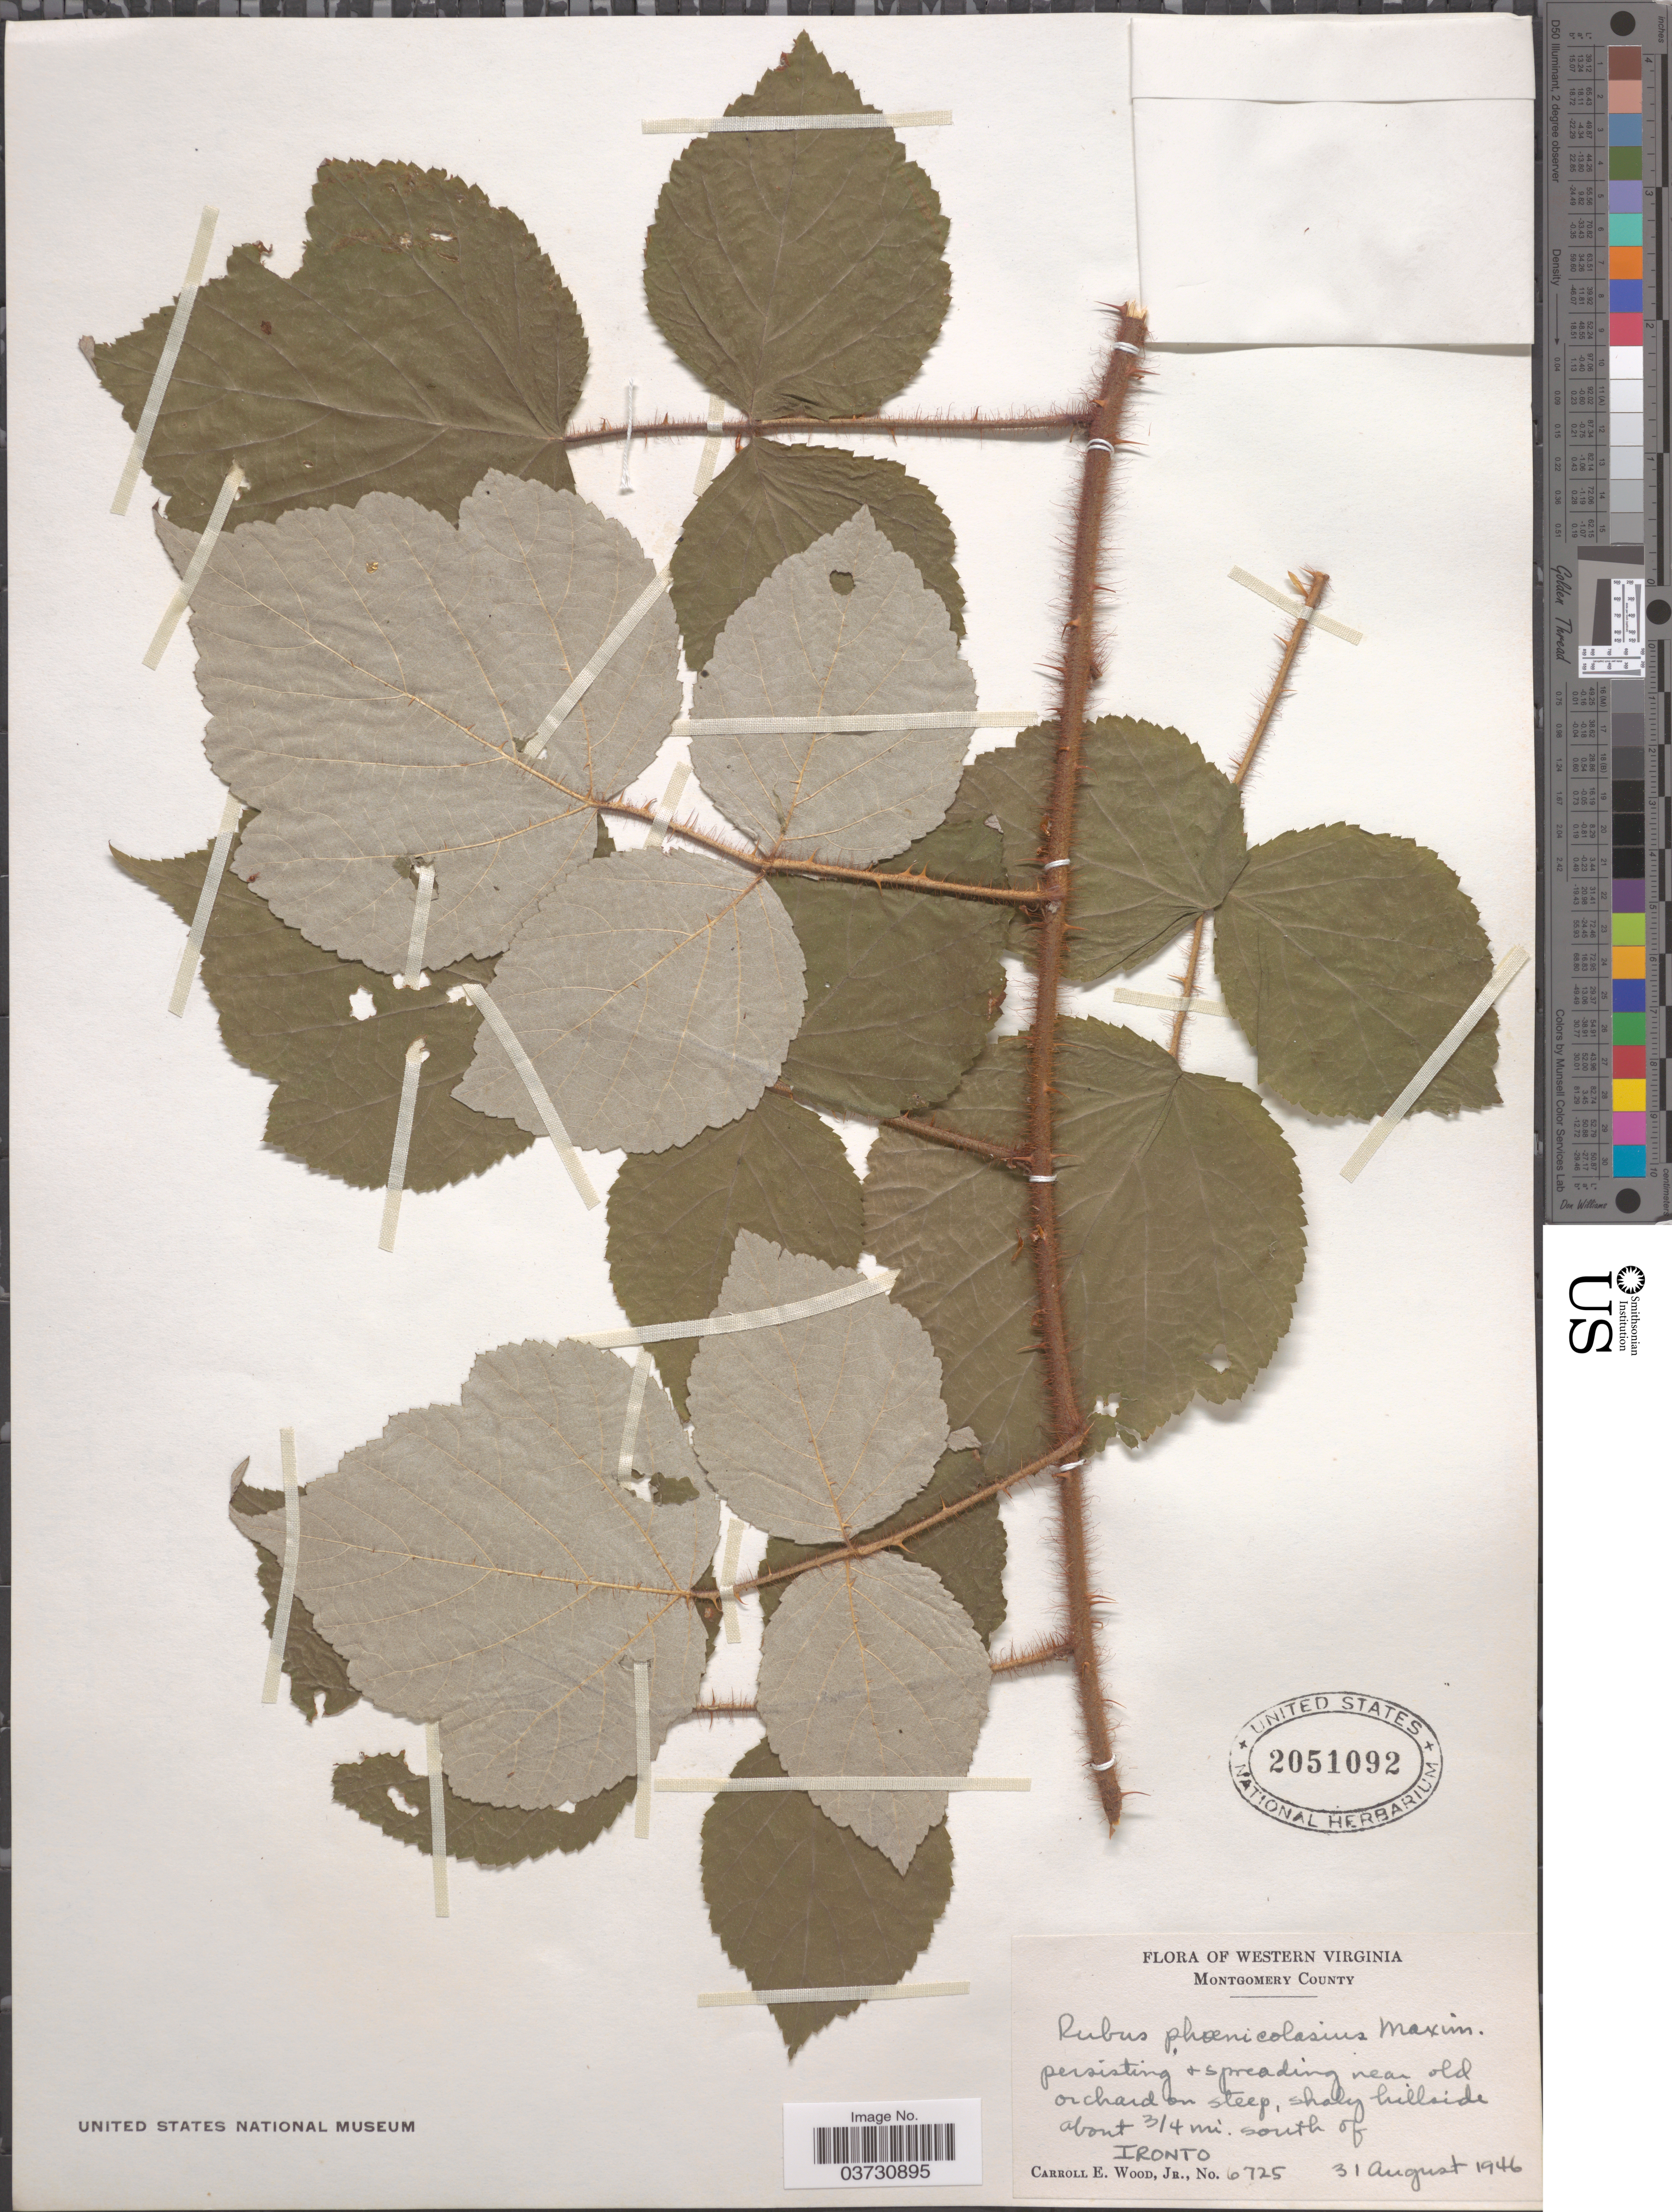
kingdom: Plantae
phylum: Tracheophyta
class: Magnoliopsida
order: Rosales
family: Rosaceae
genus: Rubus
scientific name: Rubus phoenicolasius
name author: Maxim.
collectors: C. E. Wood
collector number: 6725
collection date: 1946-08-31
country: United States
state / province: Virginia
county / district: Montgomery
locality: Western Virginia. Montgomery County. Near old orchard on steep, shaly hillside about 3/4 mi. south of Ironto.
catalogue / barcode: US 2051092